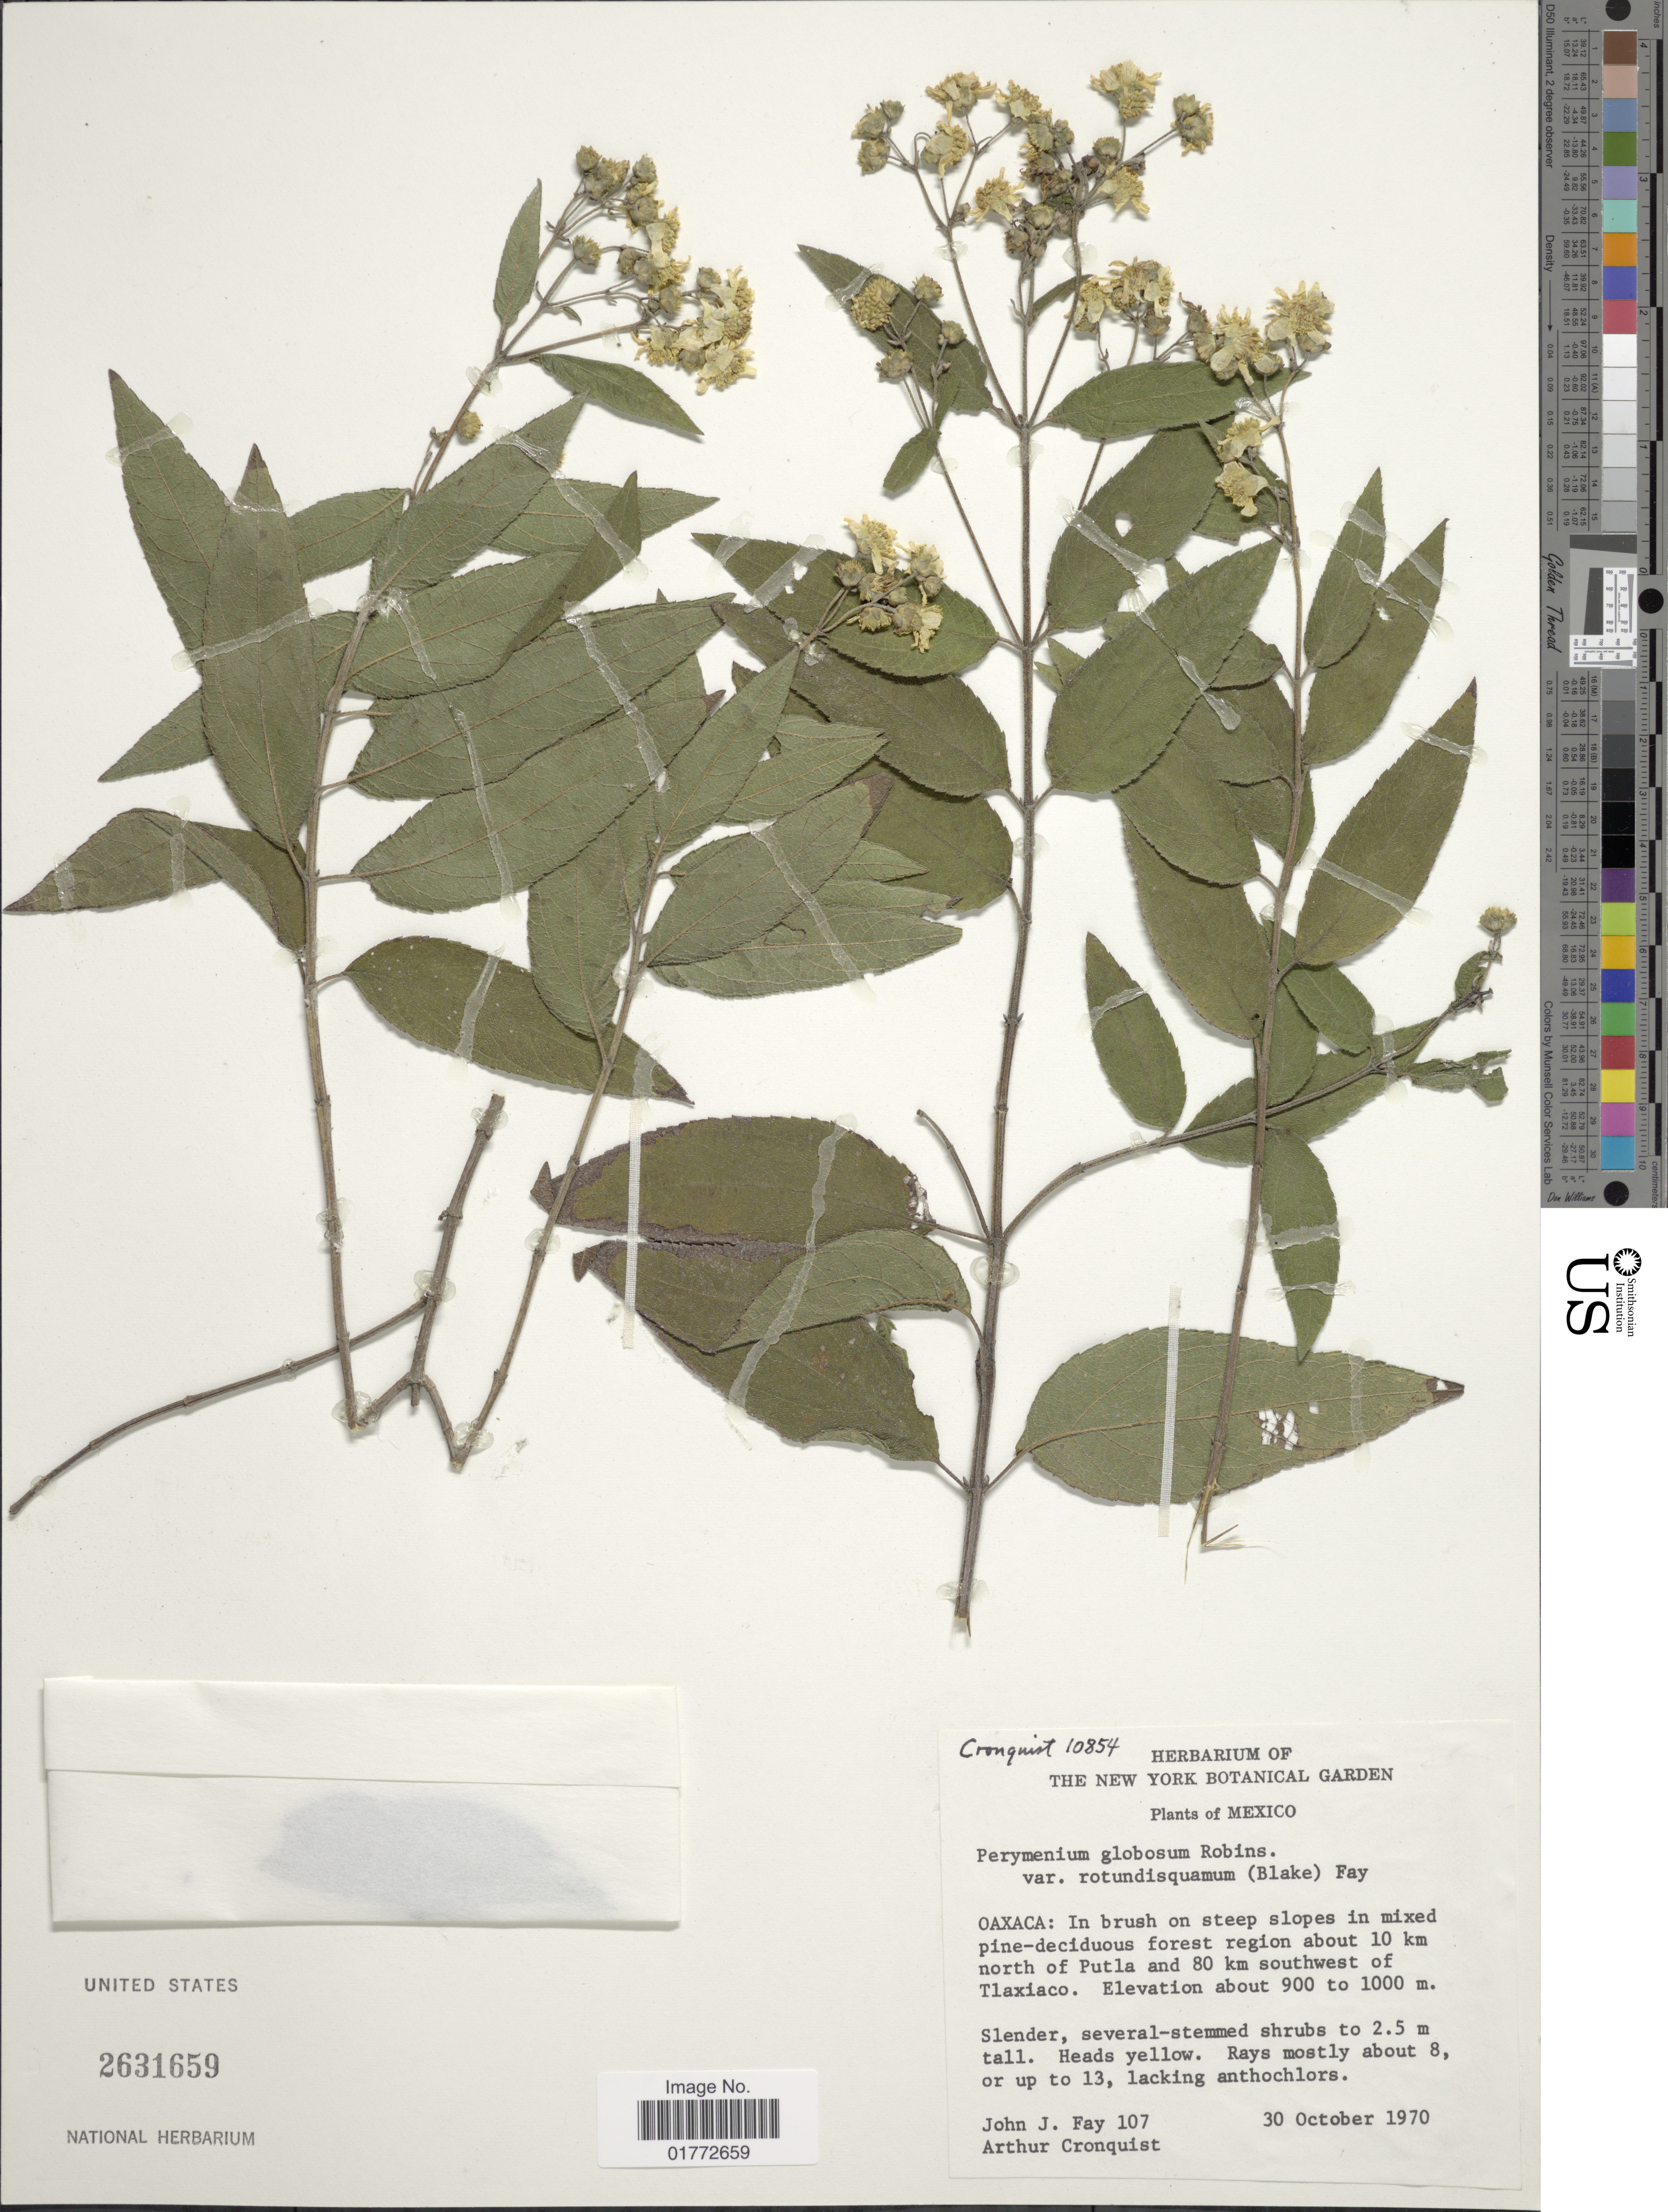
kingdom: Plantae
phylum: Tracheophyta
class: Magnoliopsida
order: Asterales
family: Asteraceae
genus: Perymenium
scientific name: Perymenium globosum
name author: B.L. Rob.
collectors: J. J. Fay & A. J. Cronquist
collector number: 107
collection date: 1970-10-31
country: Mexico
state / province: Oaxaca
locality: About 10 km north of Putla and 80 km southwest of Tlaxiaco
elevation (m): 900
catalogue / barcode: US 2631659